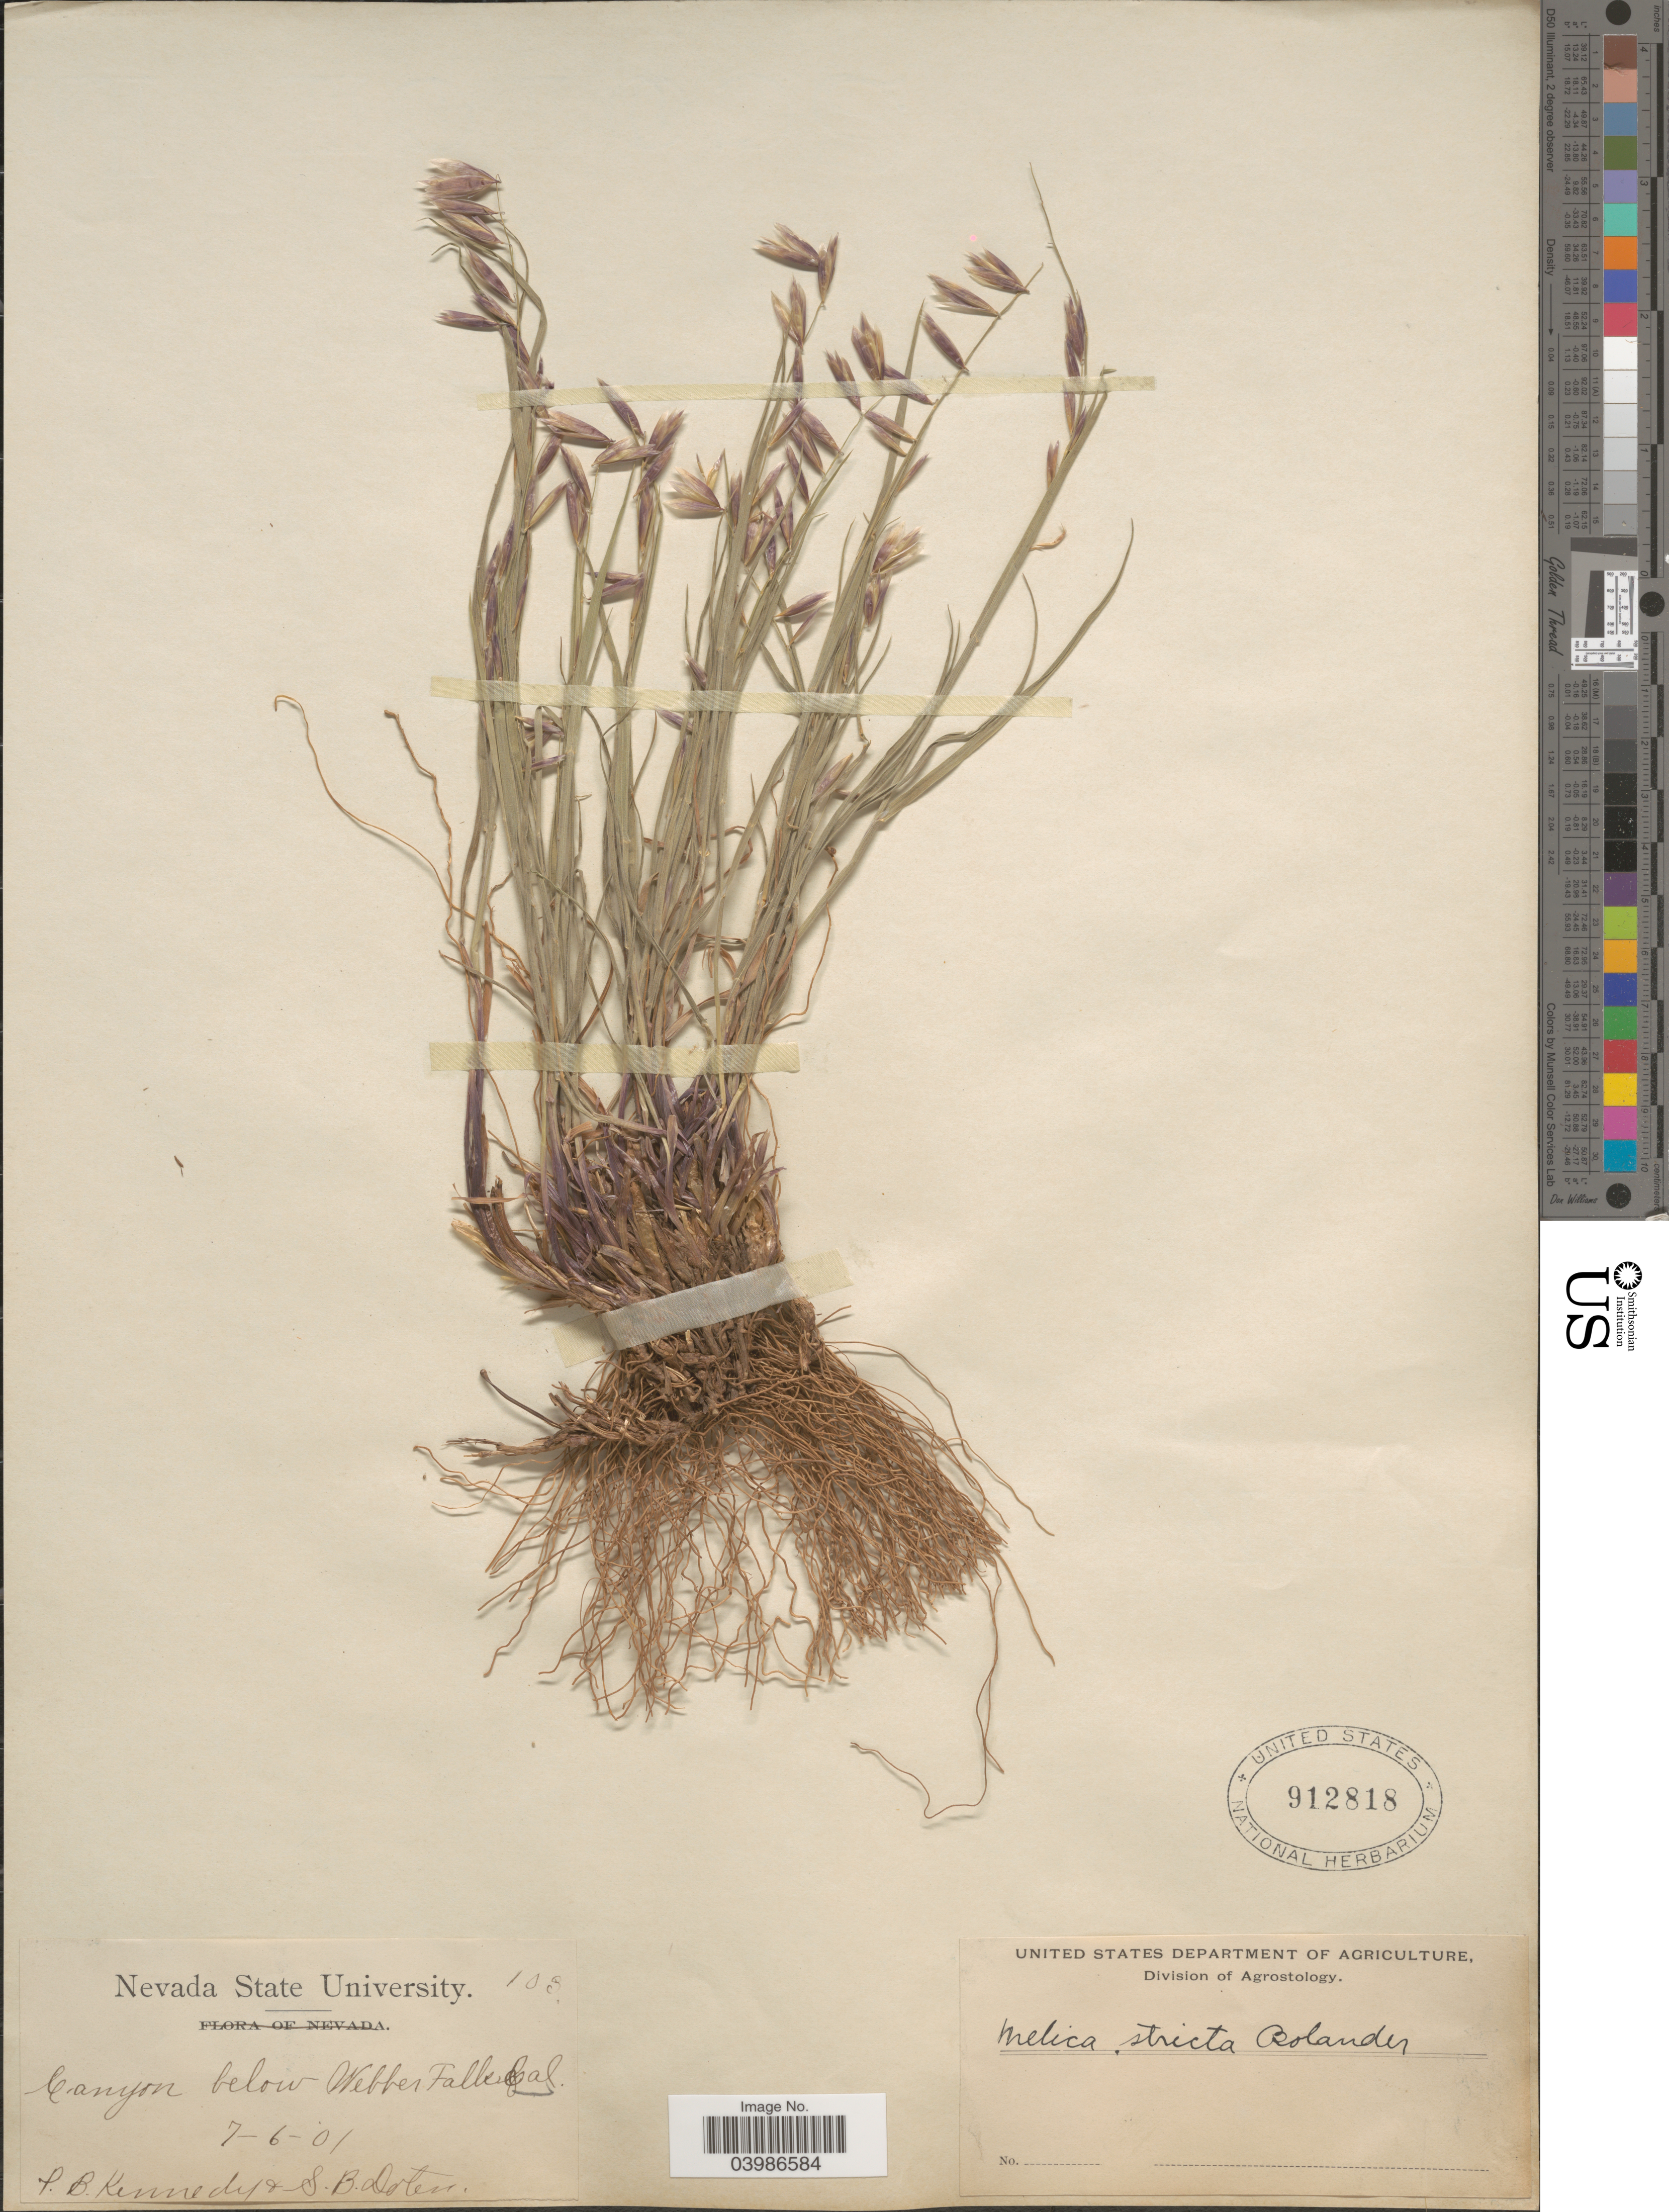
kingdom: Plantae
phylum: Tracheophyta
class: Liliopsida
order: Poales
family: Poaceae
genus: Melica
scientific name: Melica stricta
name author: Bol.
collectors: P. B. Kennedy & S. Doten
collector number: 103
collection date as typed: Transcribed d/m/y: 6/7/1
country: United States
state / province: California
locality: Canyon below Webber Falls.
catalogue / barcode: US 912818